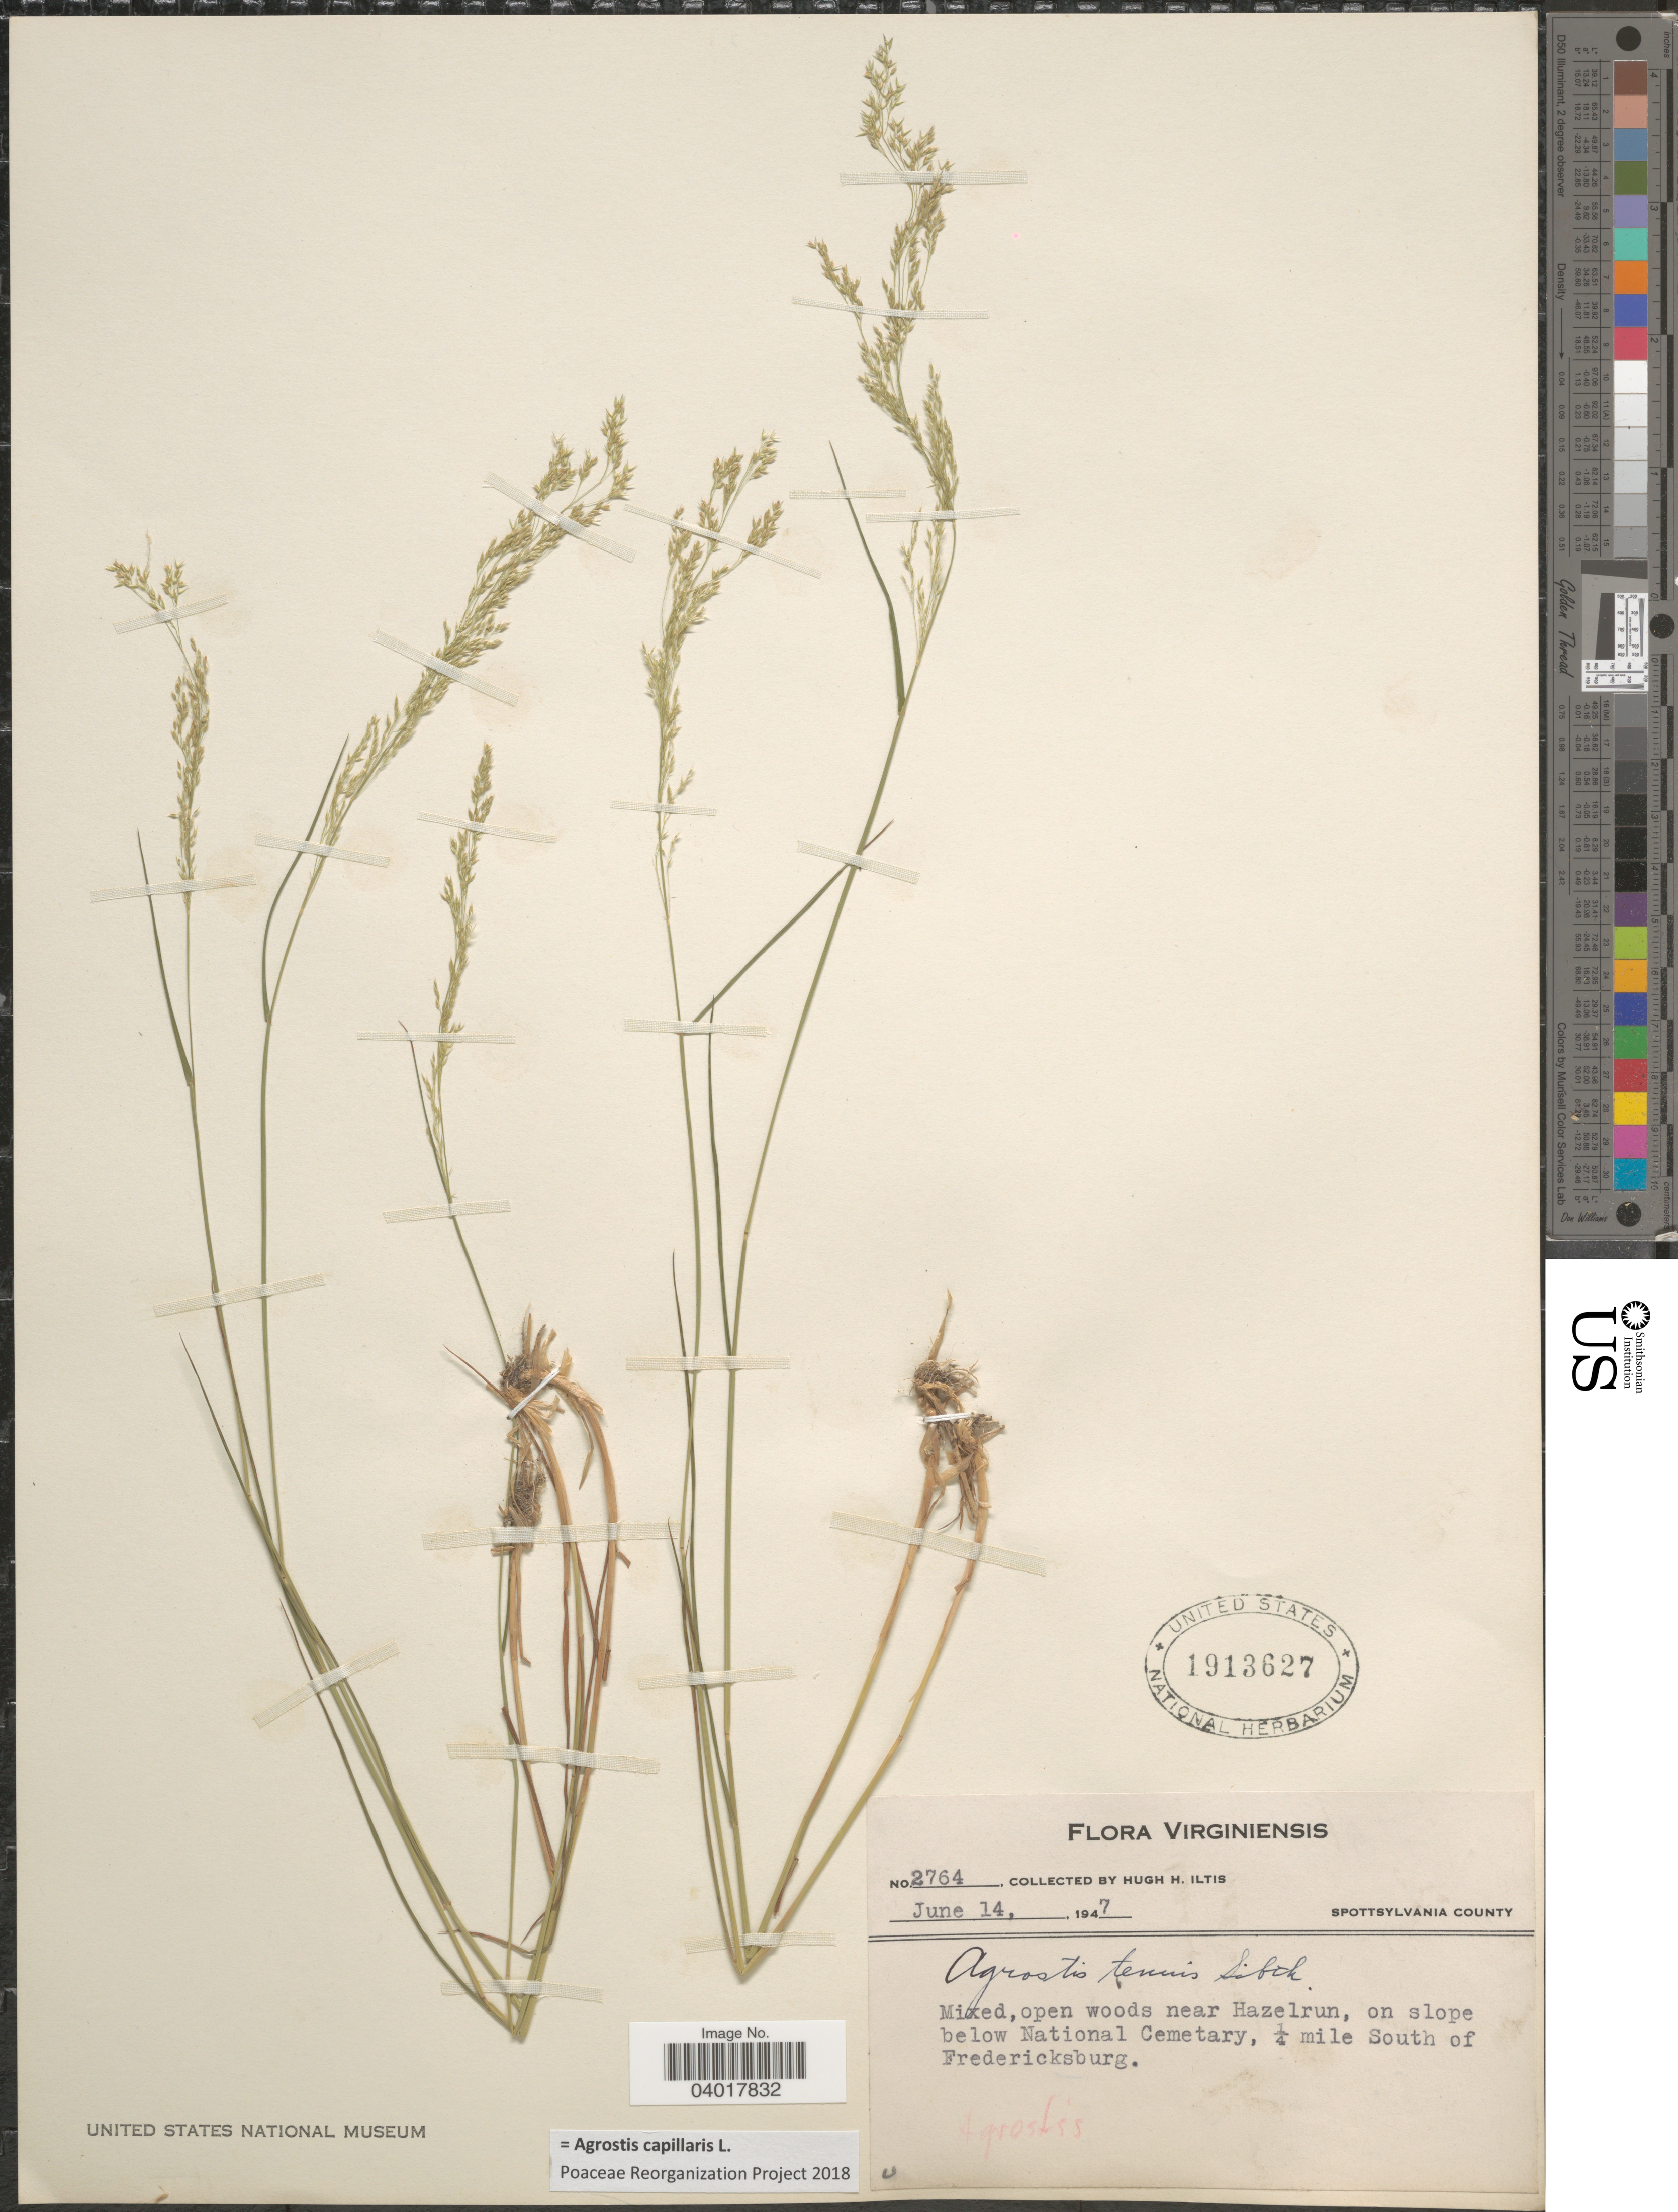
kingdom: Plantae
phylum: Tracheophyta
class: Liliopsida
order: Poales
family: Poaceae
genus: Agrostis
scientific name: Agrostis capillaris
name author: L.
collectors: H. Iltis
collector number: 2764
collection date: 1947-06-14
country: United States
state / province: Virginia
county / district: Spotsylvania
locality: Spottsylvania County. Mixed, open woods near Hazelrun, on slope below National Cemetary, ¼ mile South of Fredericksburg.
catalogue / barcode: US 1913627